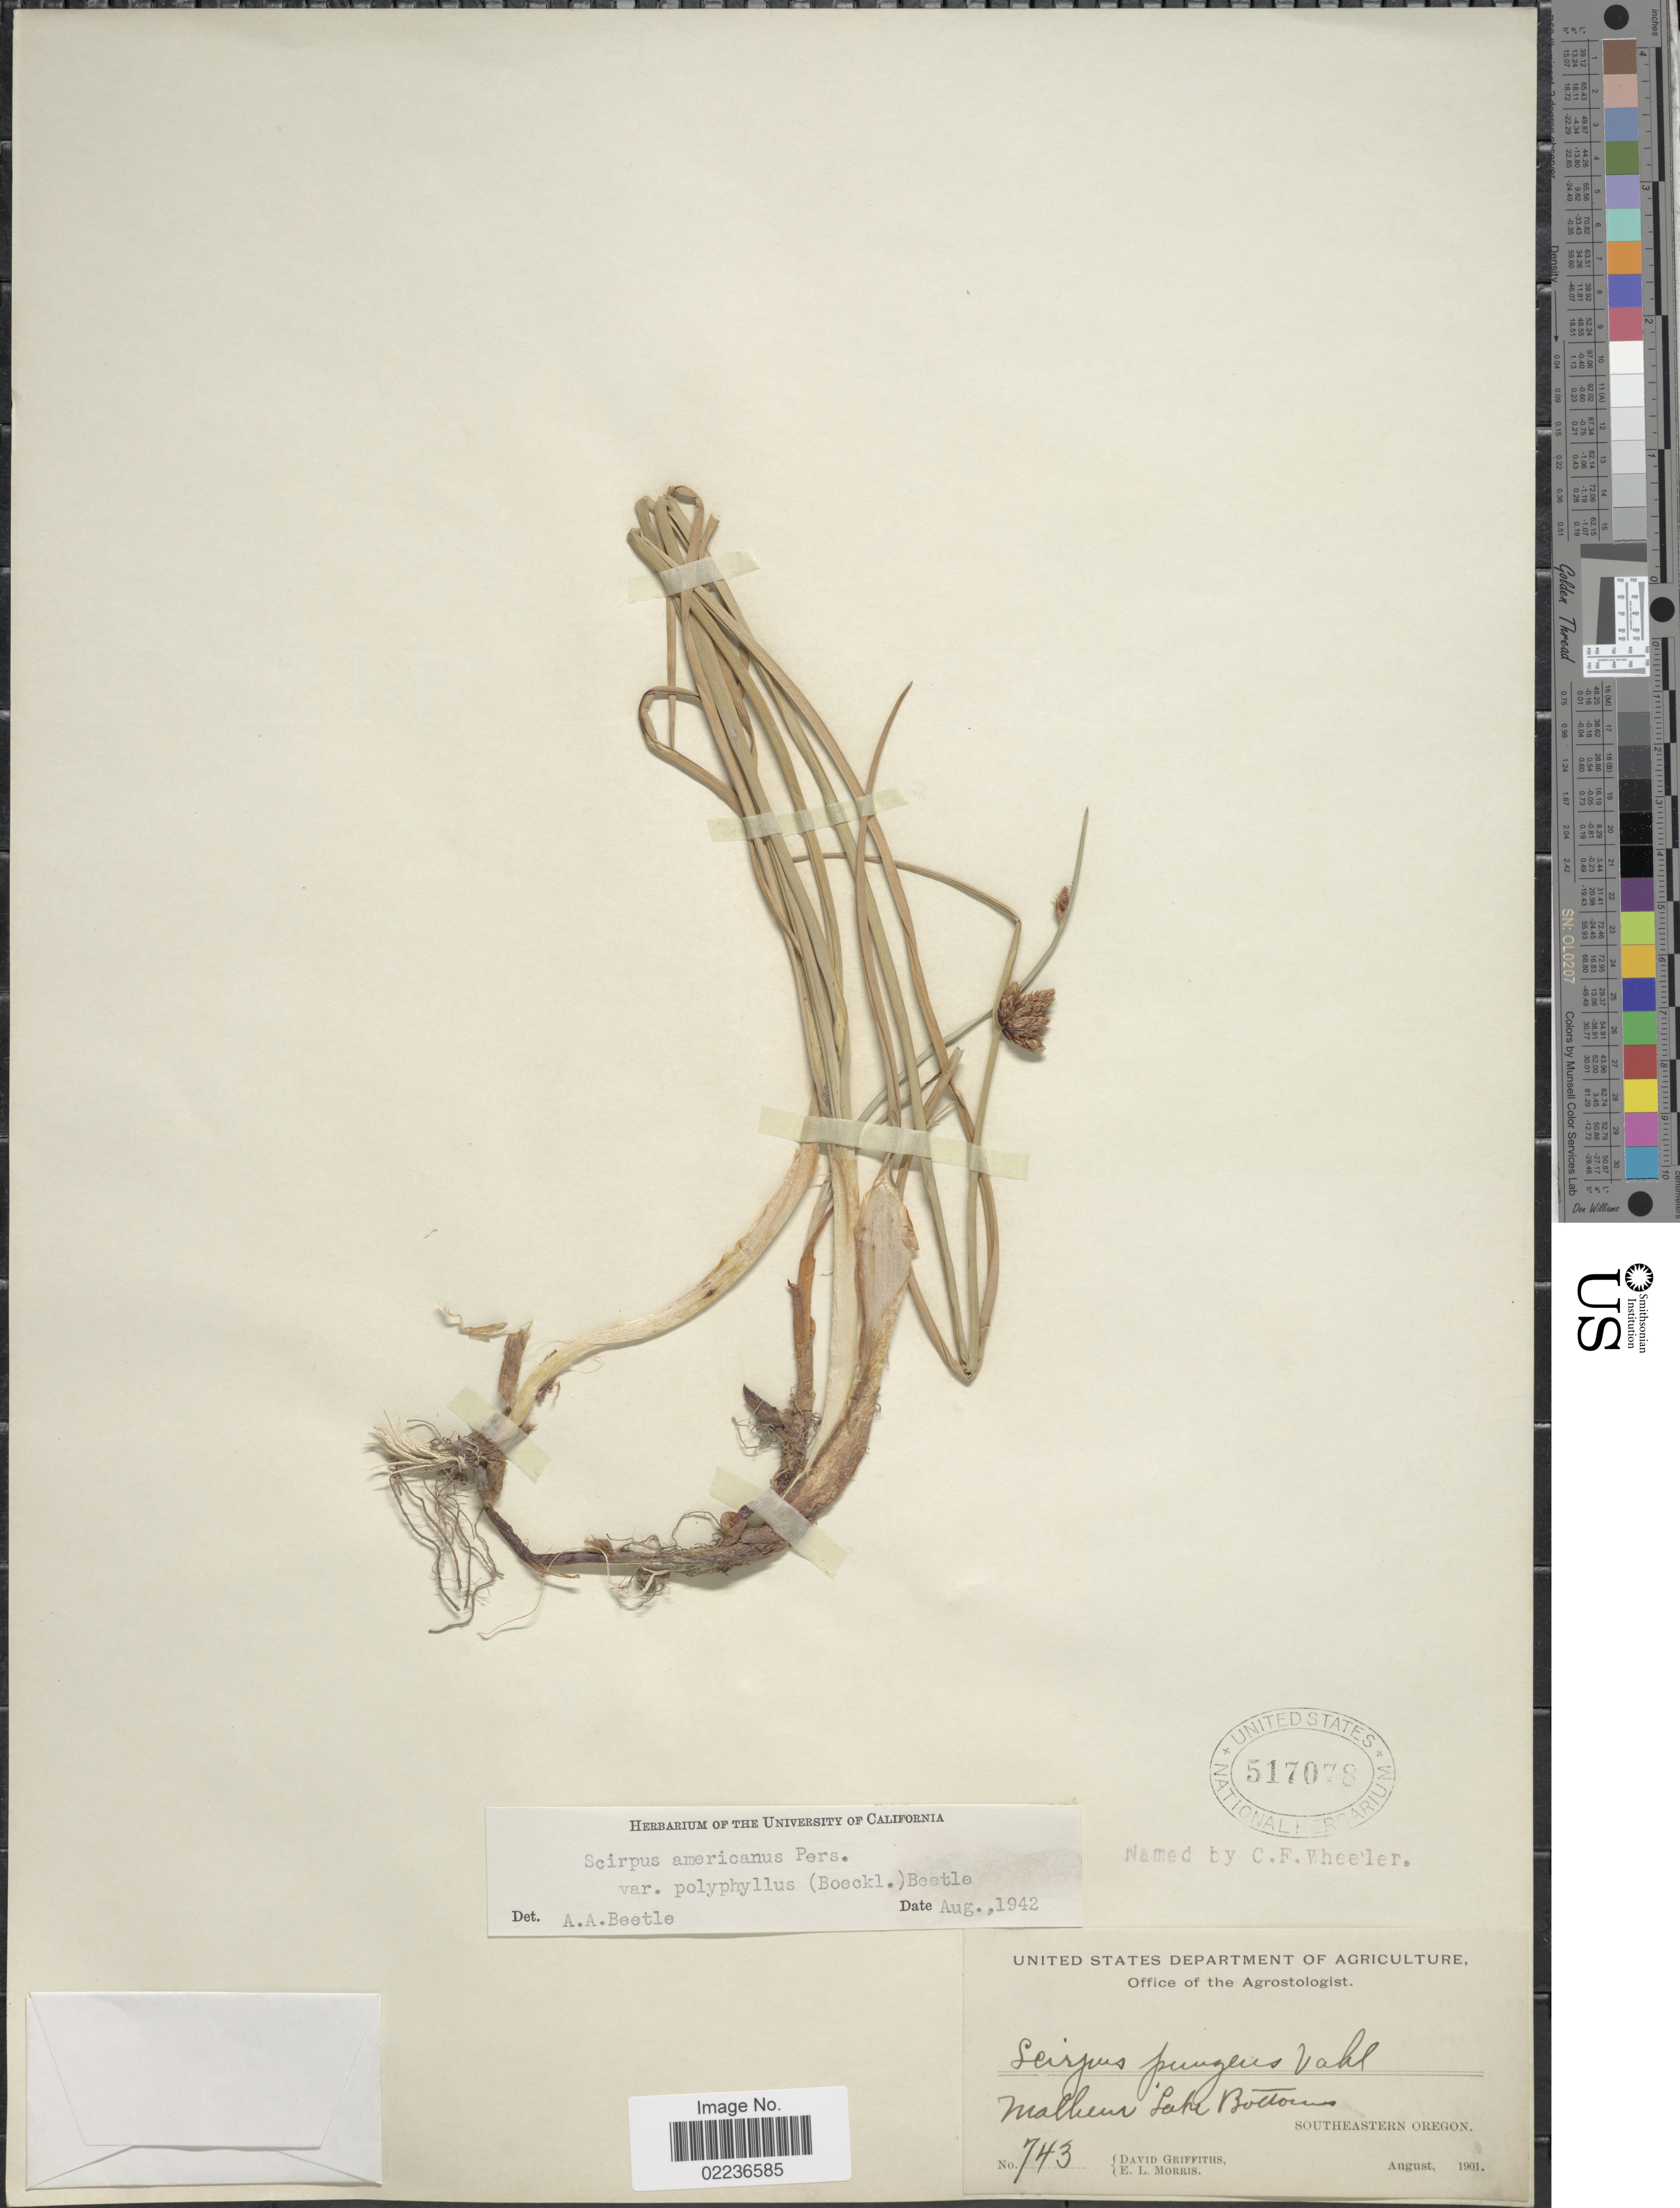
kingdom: Plantae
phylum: Tracheophyta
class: Liliopsida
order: Poales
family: Cyperaceae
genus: Schoenoplectus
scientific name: Schoenoplectus pungens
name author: (Vahl) Palla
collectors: D. Griffiths & E. Morris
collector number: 743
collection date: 1901-08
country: United States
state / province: Oregon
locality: Malhuer Lake Bottoms, Southeastern Oregon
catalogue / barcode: US 517078